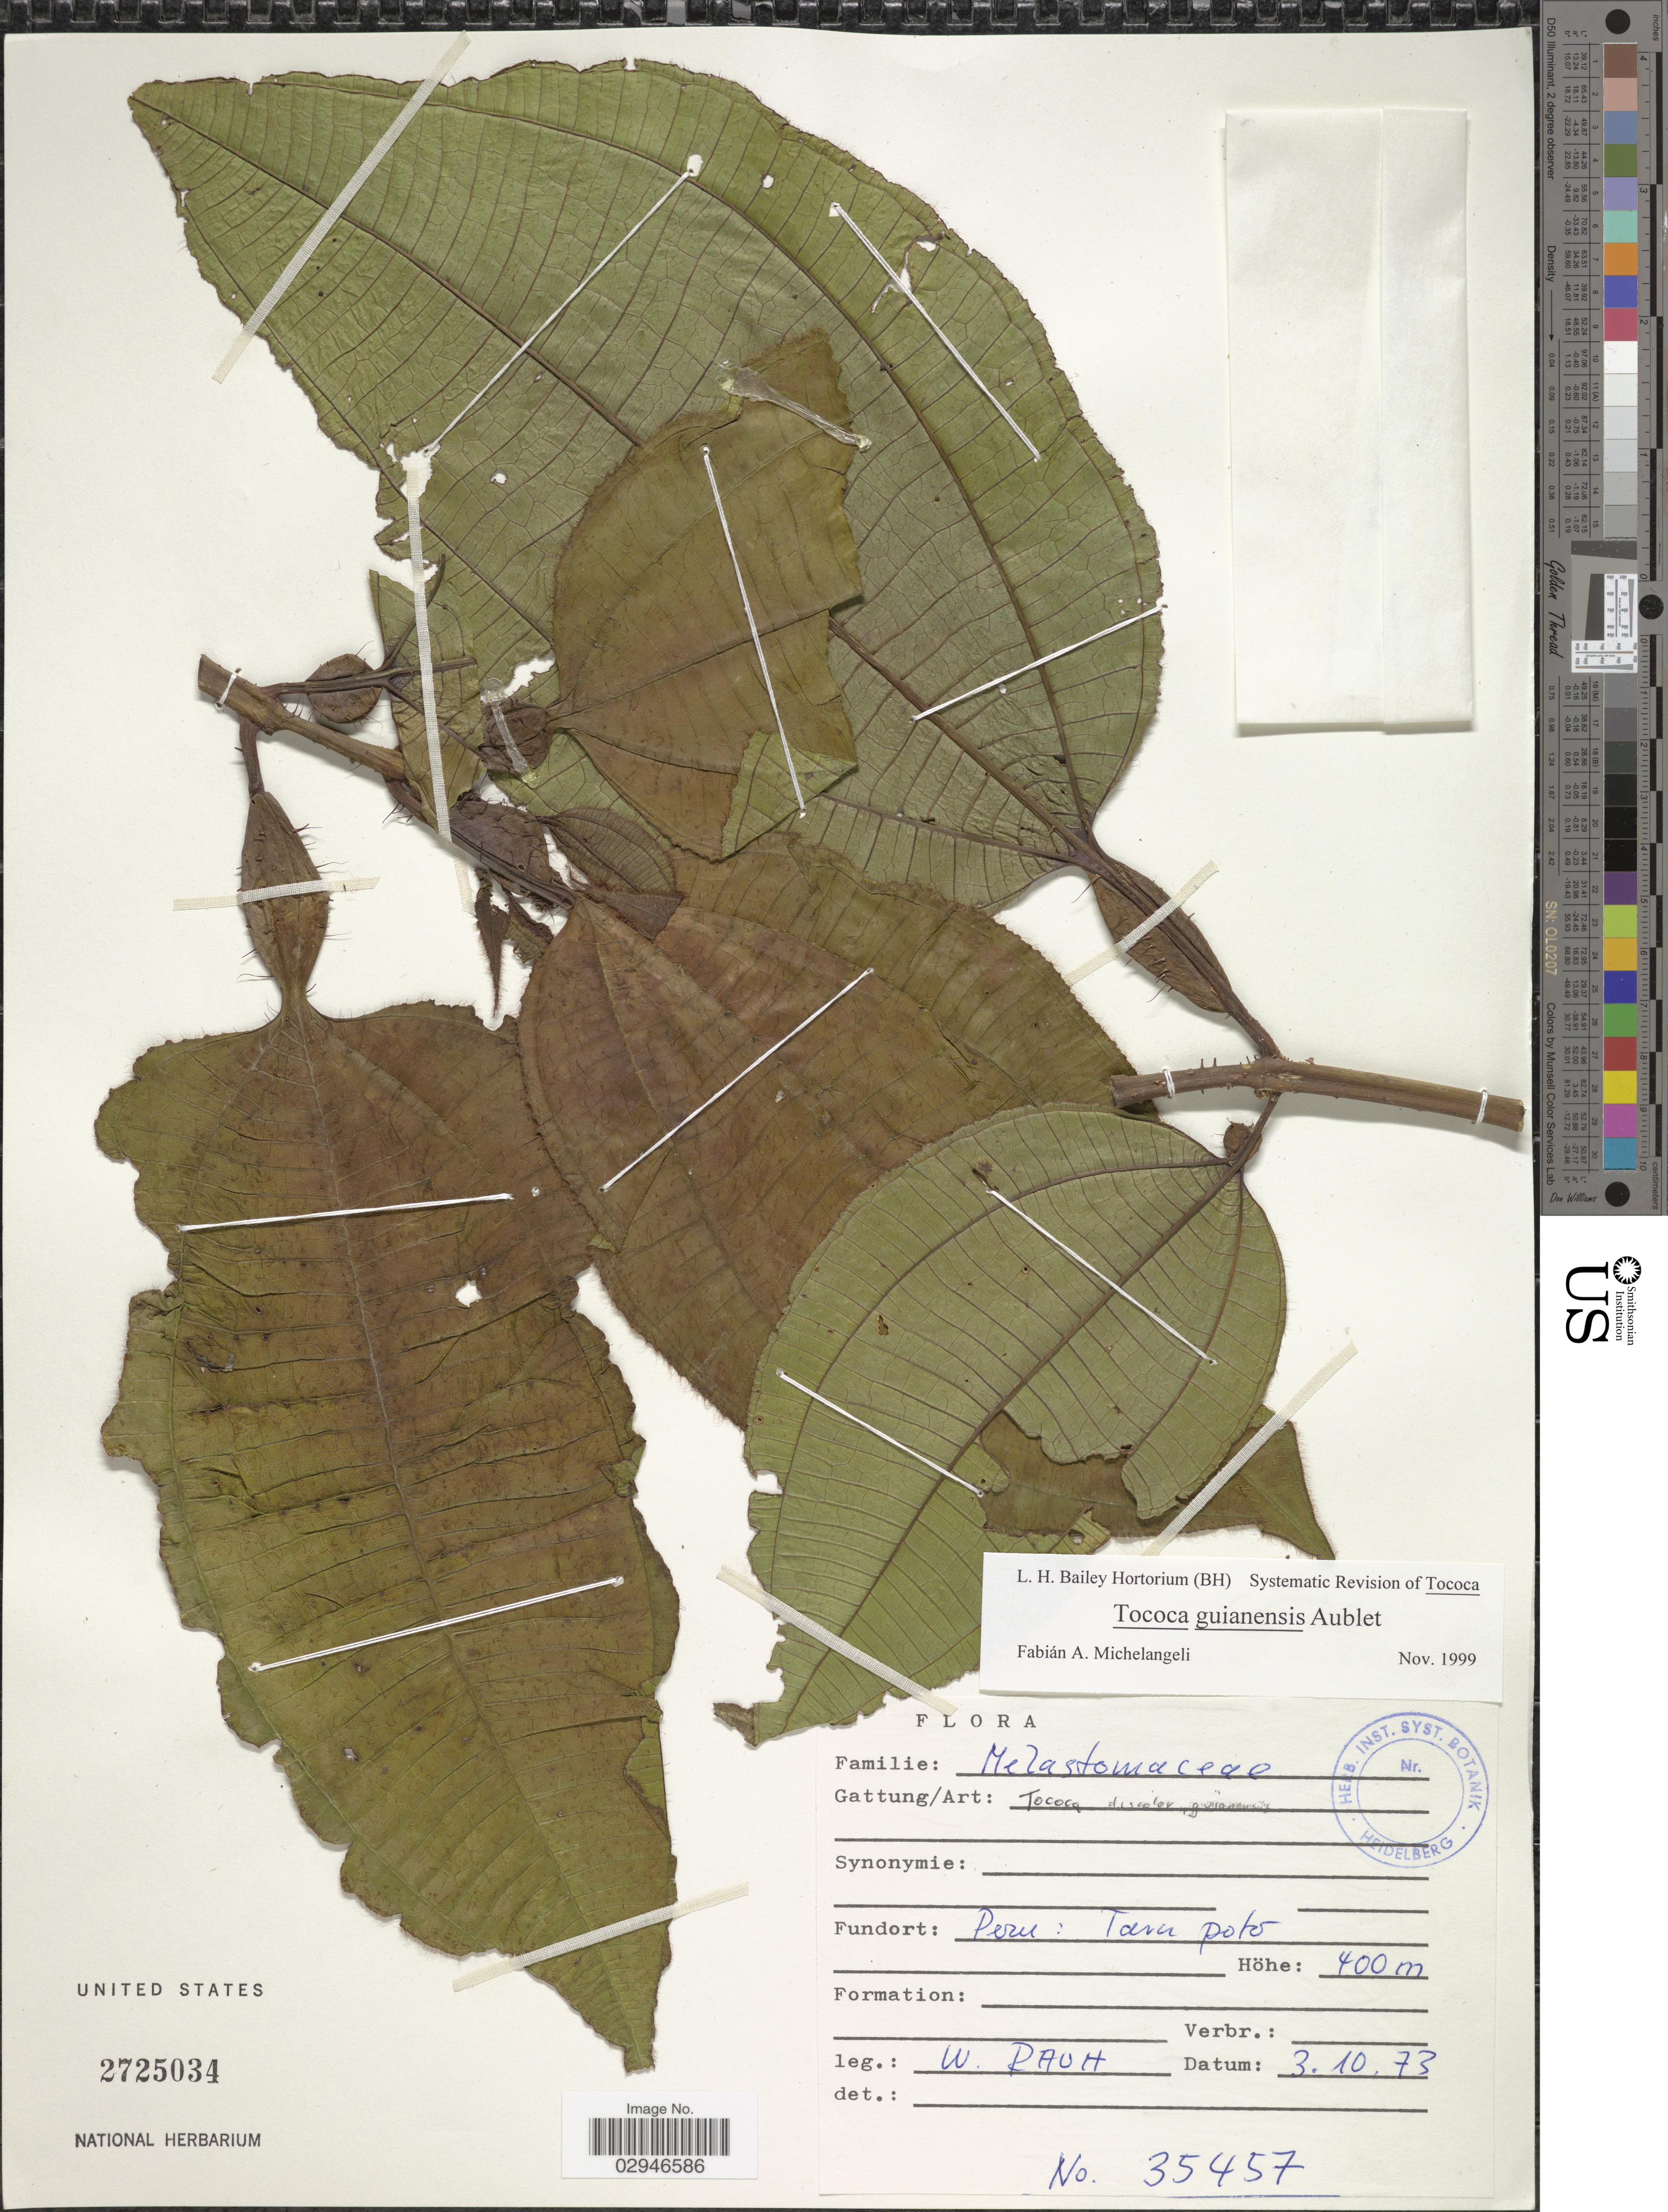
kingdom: Plantae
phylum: Tracheophyta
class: Magnoliopsida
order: Myrtales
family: Melastomataceae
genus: Tococa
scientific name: Tococa guianensis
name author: Aubl.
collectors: W. Rauh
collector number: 35457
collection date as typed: Transcribed d/m/y: 3/10/73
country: Peru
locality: Tarapoto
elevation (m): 400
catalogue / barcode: US 2725034